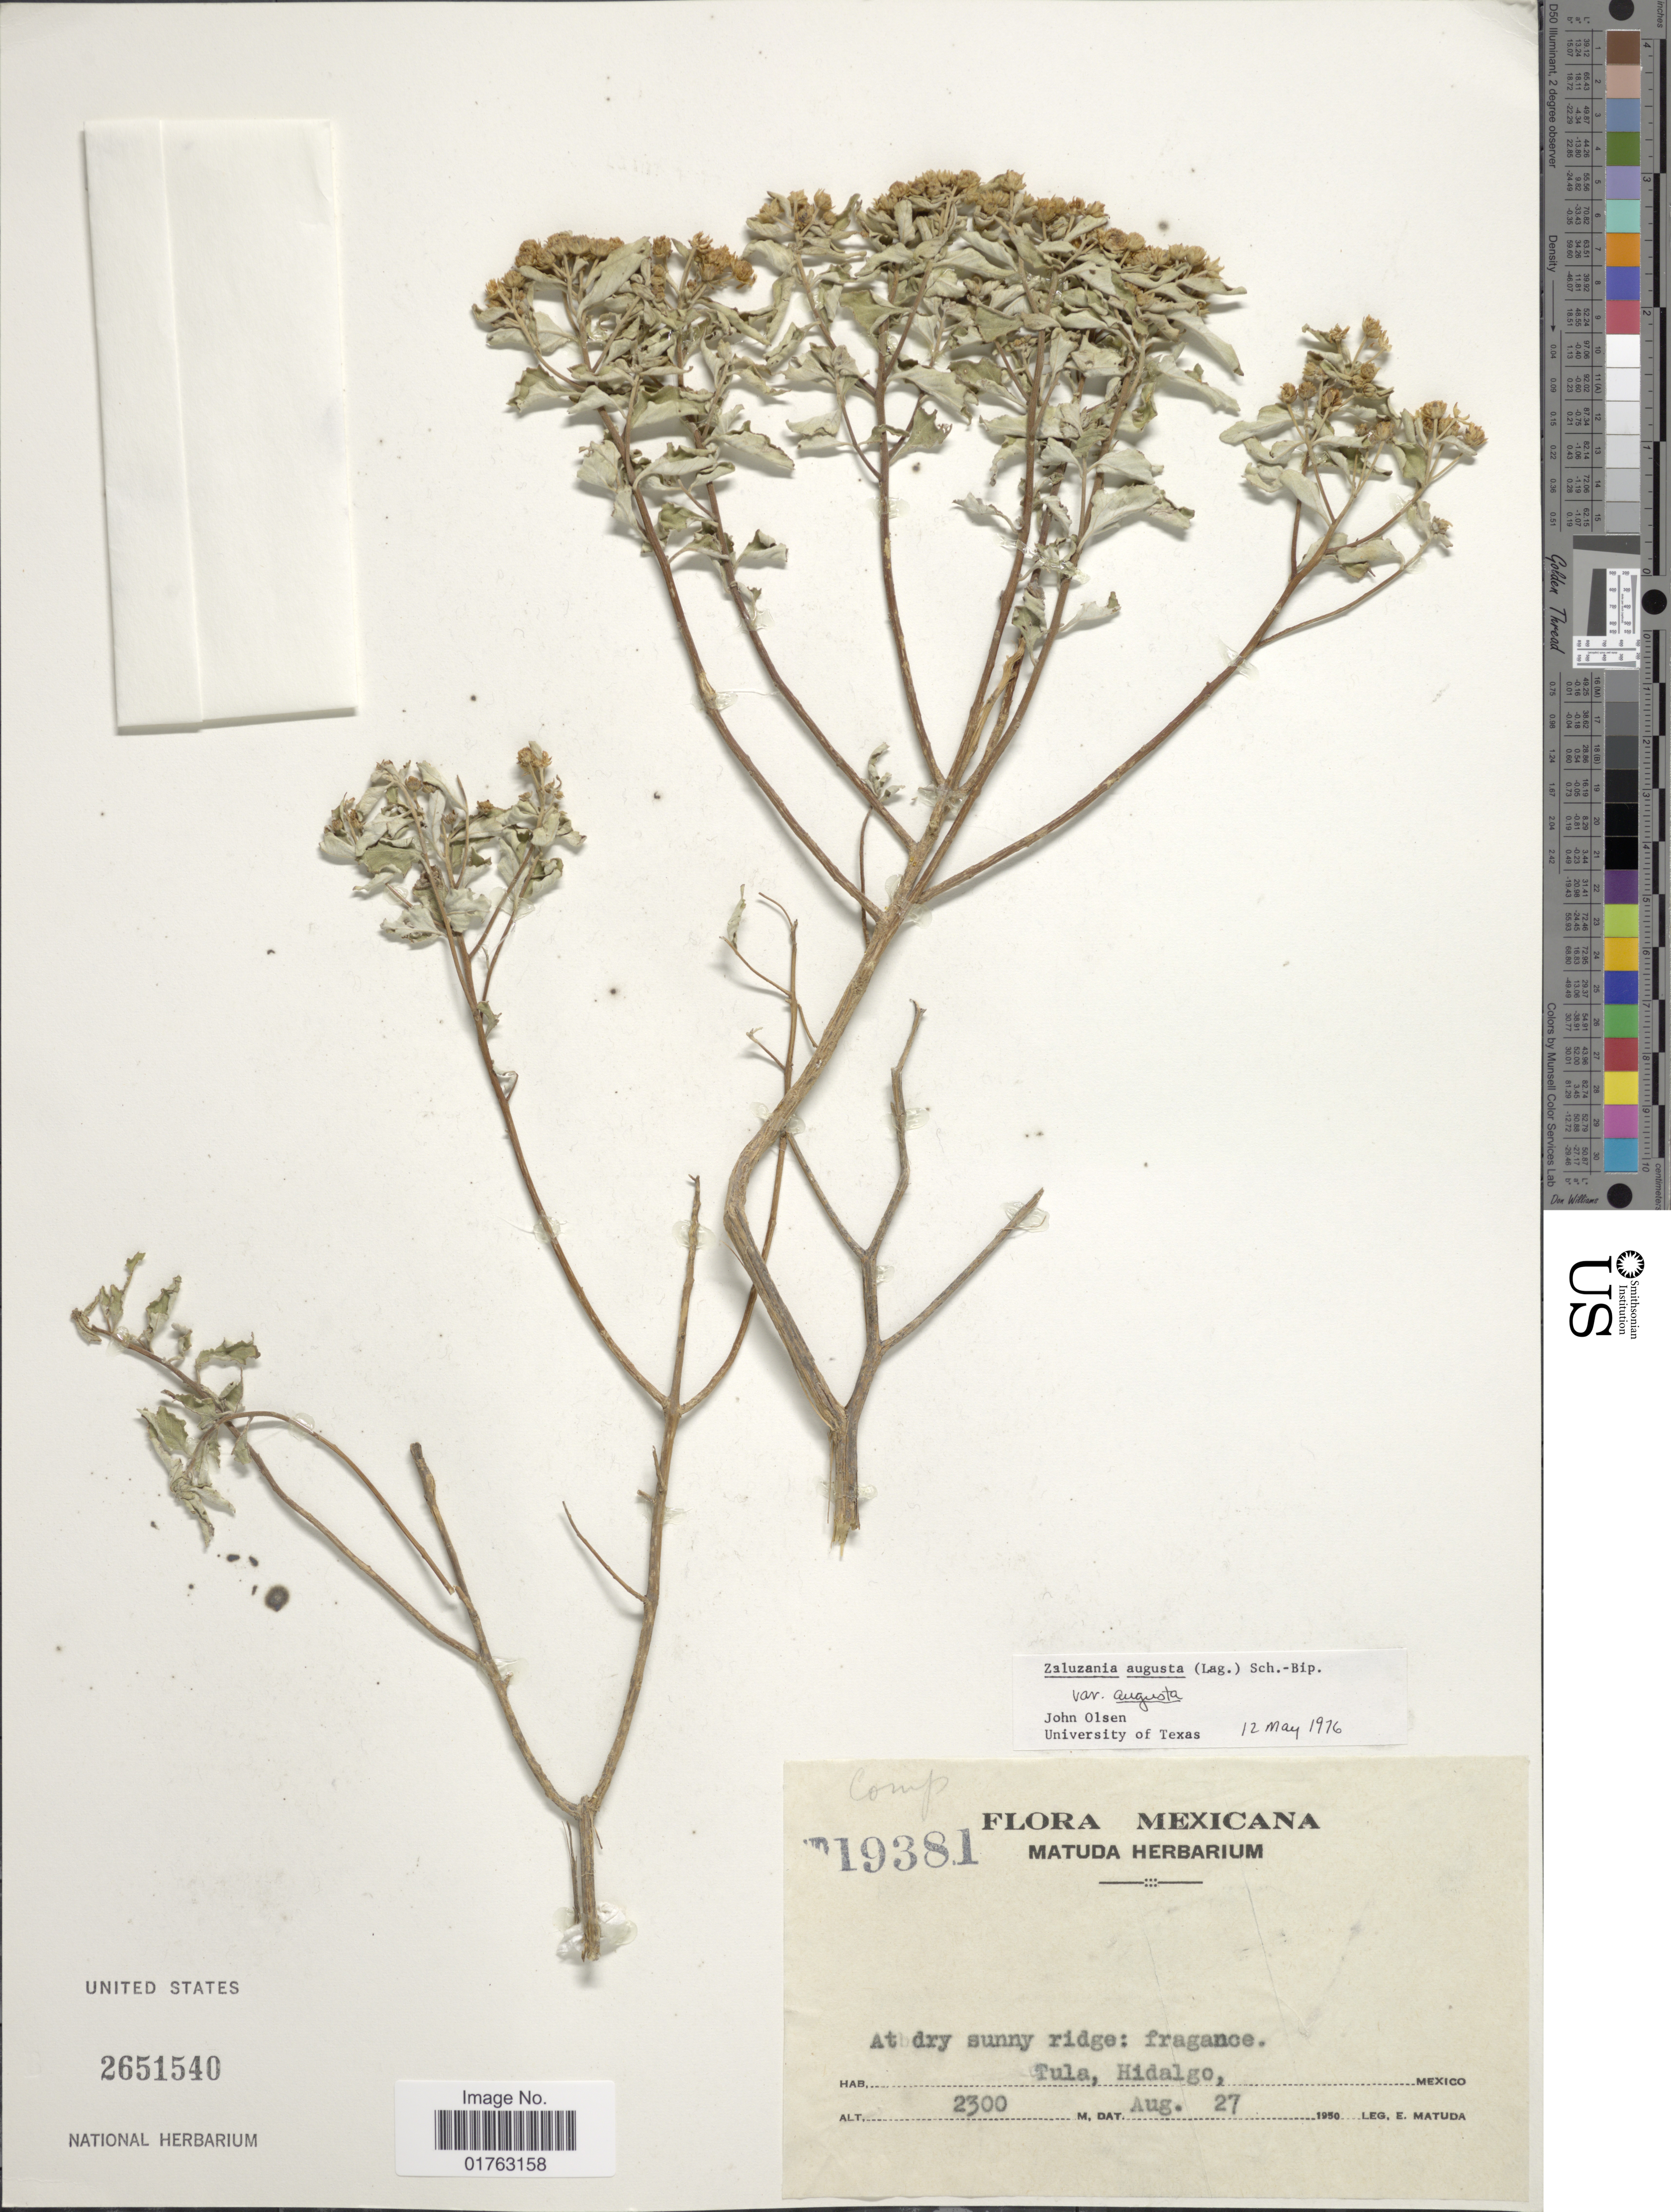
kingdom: Plantae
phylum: Tracheophyta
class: Magnoliopsida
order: Asterales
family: Asteraceae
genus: Zaluzania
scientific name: Zaluzania angusta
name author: (Lag.) Sch. Bip.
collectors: E. Matuda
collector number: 19381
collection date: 1950-08-27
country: Mexico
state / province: Hidalgo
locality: Tula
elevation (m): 2300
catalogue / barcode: US 2651540